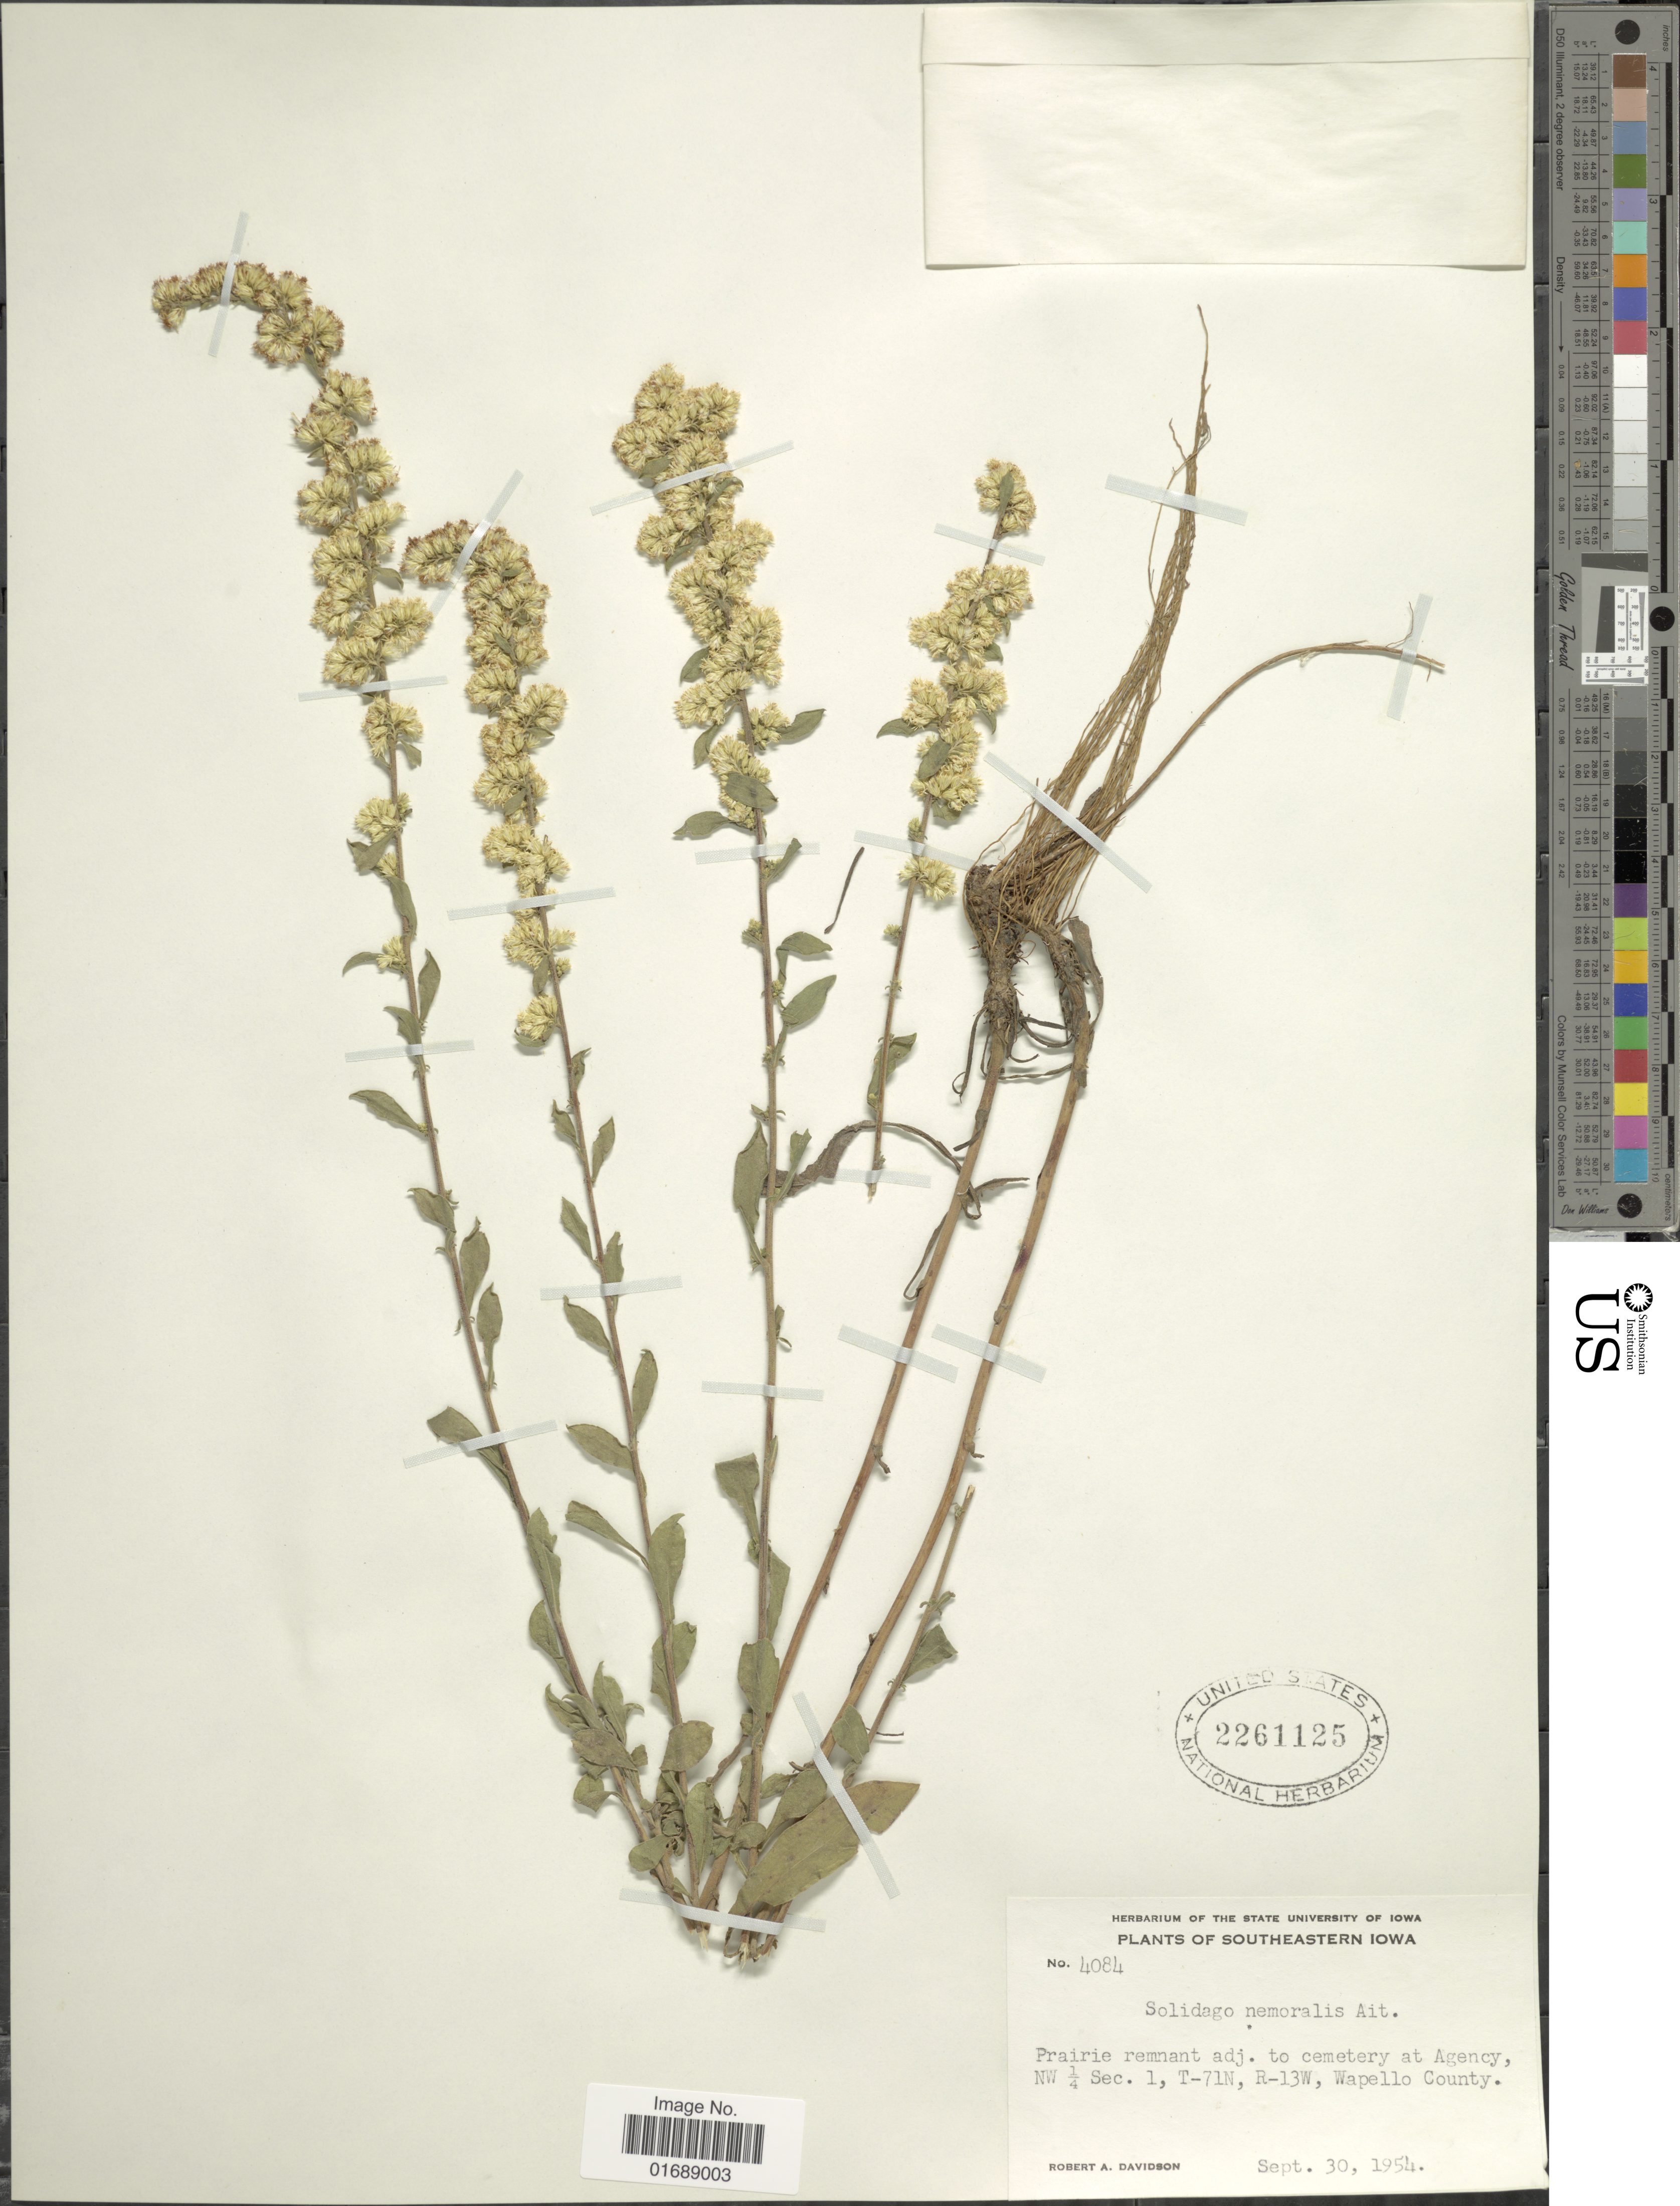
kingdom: Plantae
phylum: Tracheophyta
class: Magnoliopsida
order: Asterales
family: Asteraceae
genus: Solidago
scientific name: Solidago nemoralis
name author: Aiton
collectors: R. A. Davidson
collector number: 4084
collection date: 1954-09-30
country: United States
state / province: Iowa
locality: Southeastern Iowa, NW ¼ Sec. 1, T-71N, R-13W, Wallepo County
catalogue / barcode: US 2261125